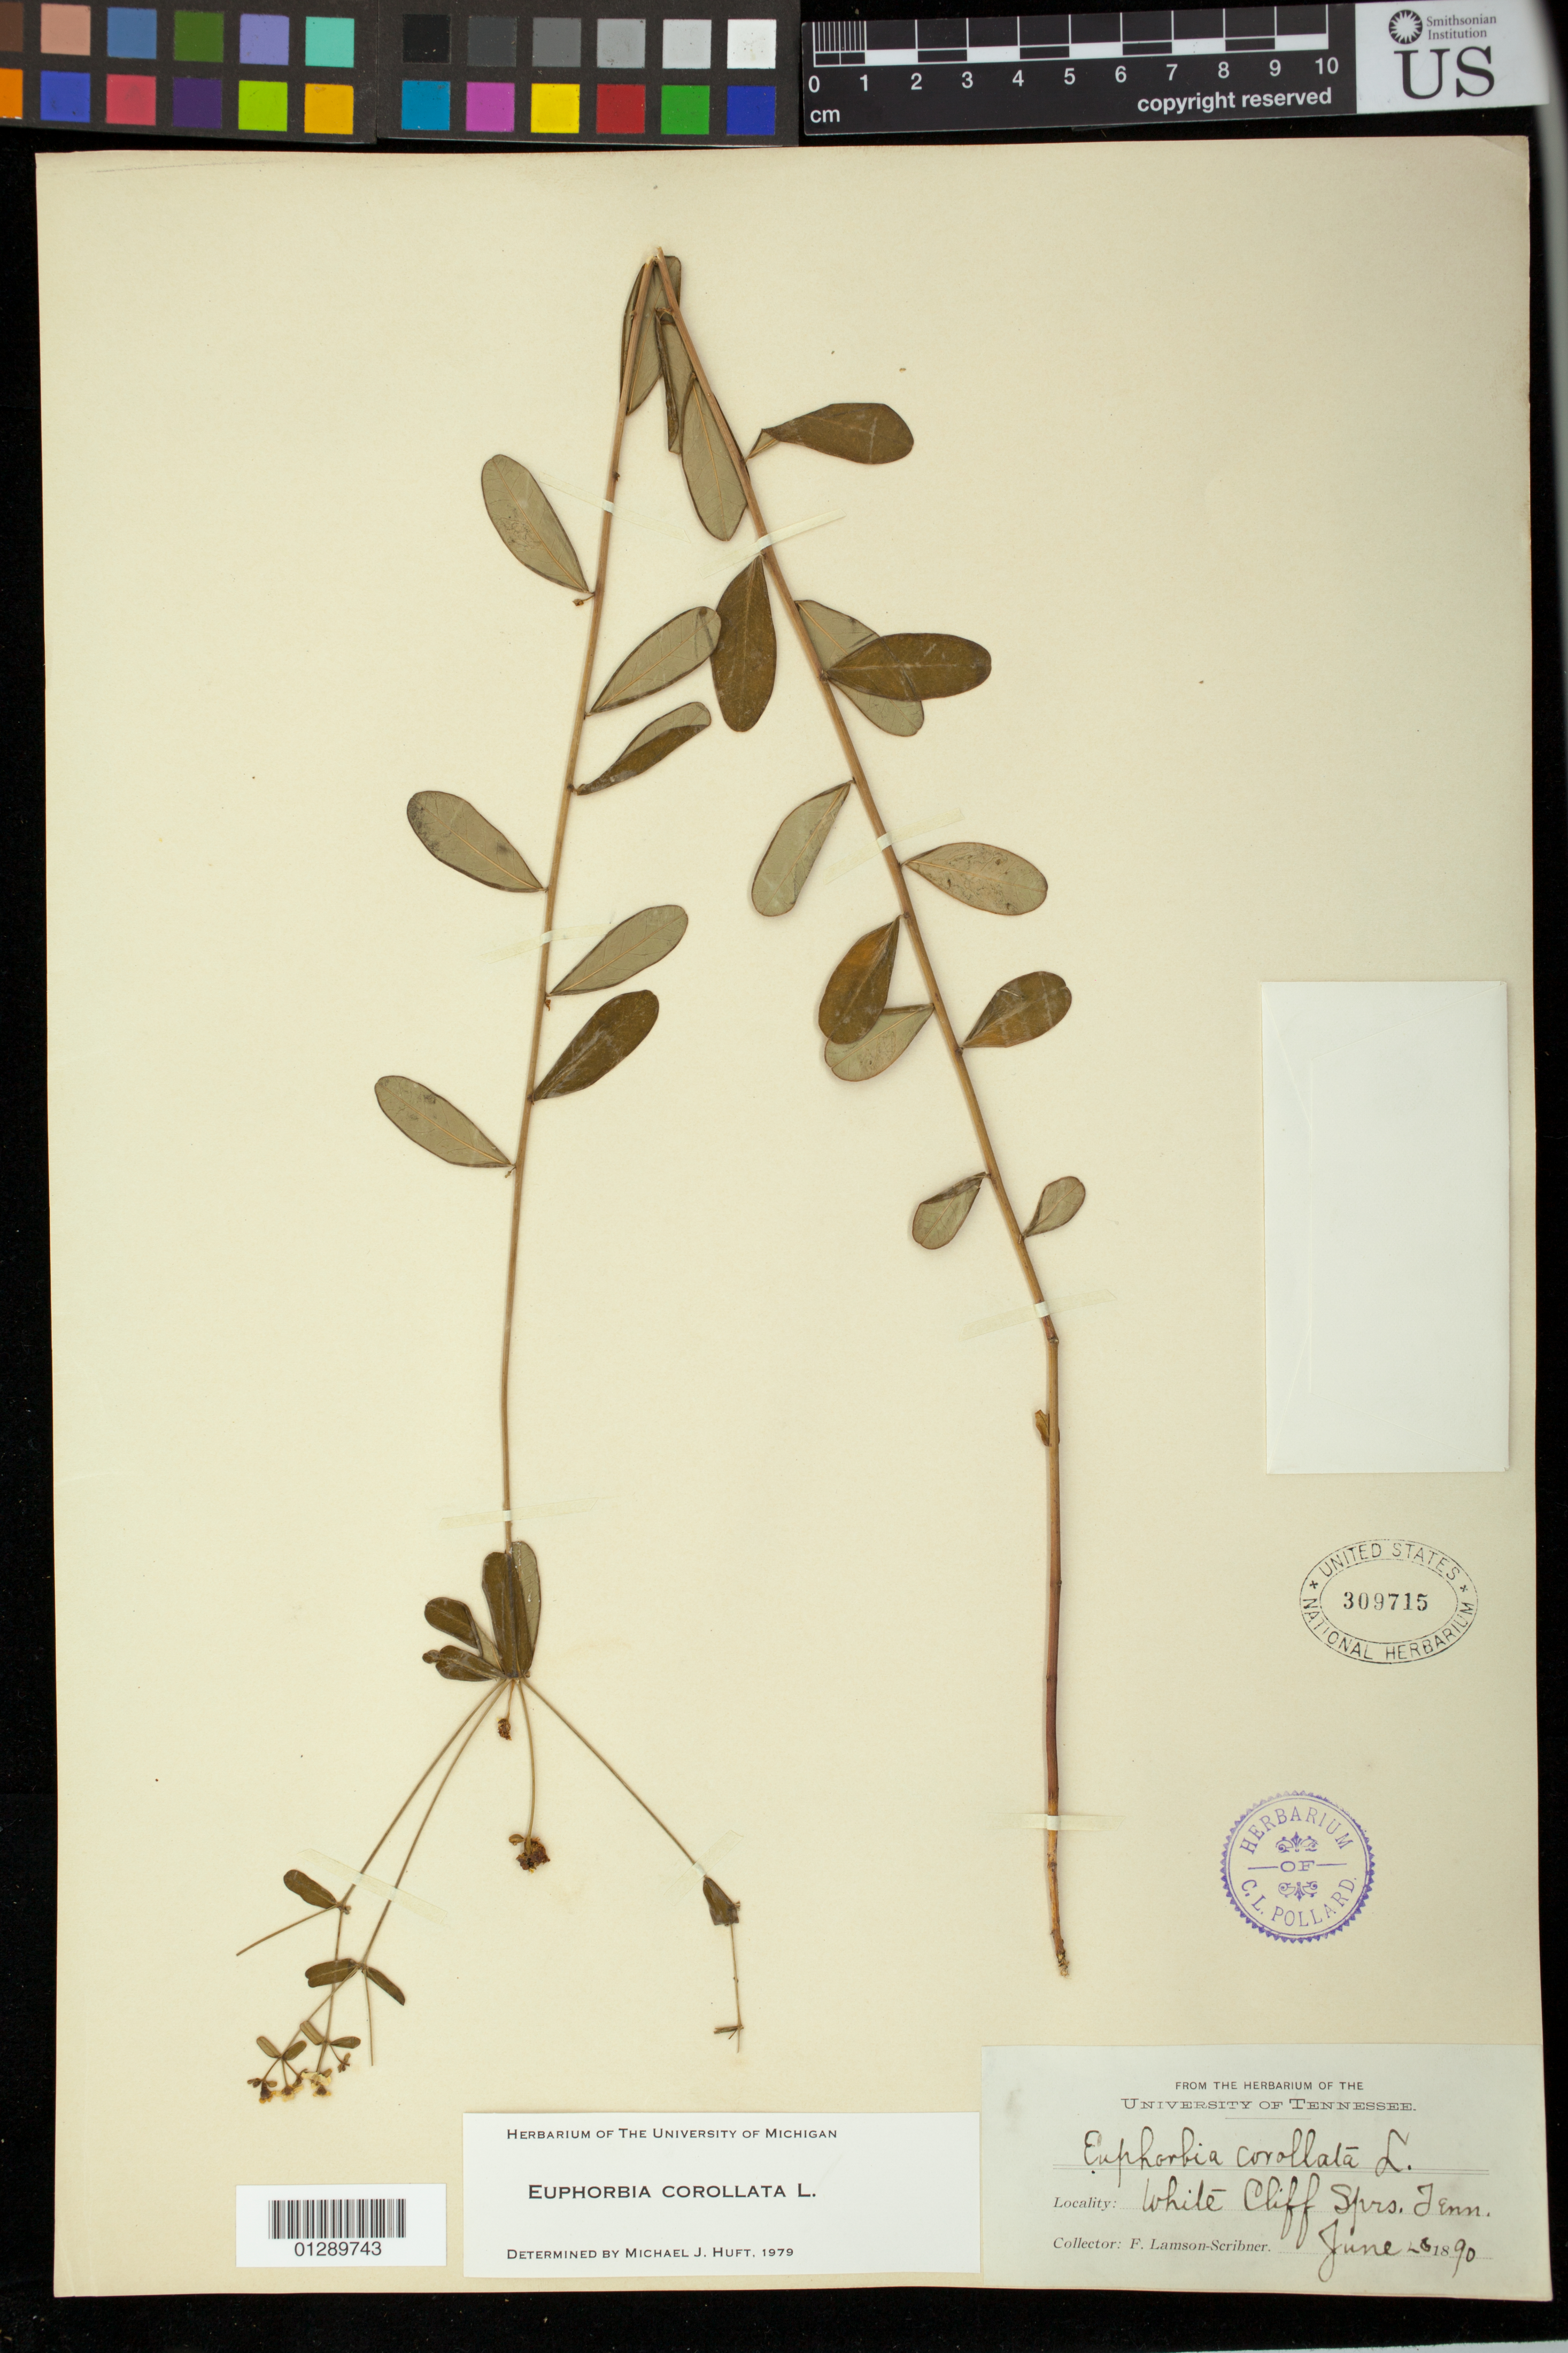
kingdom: Plantae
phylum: Tracheophyta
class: Magnoliopsida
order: Malpighiales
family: Euphorbiaceae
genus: Euphorbia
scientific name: Euphorbia corollata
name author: L.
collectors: F. Lamson-Scribner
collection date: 1890-06-20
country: United States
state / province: Tennessee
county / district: McMinn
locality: White Cliff Springs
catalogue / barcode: US 309715